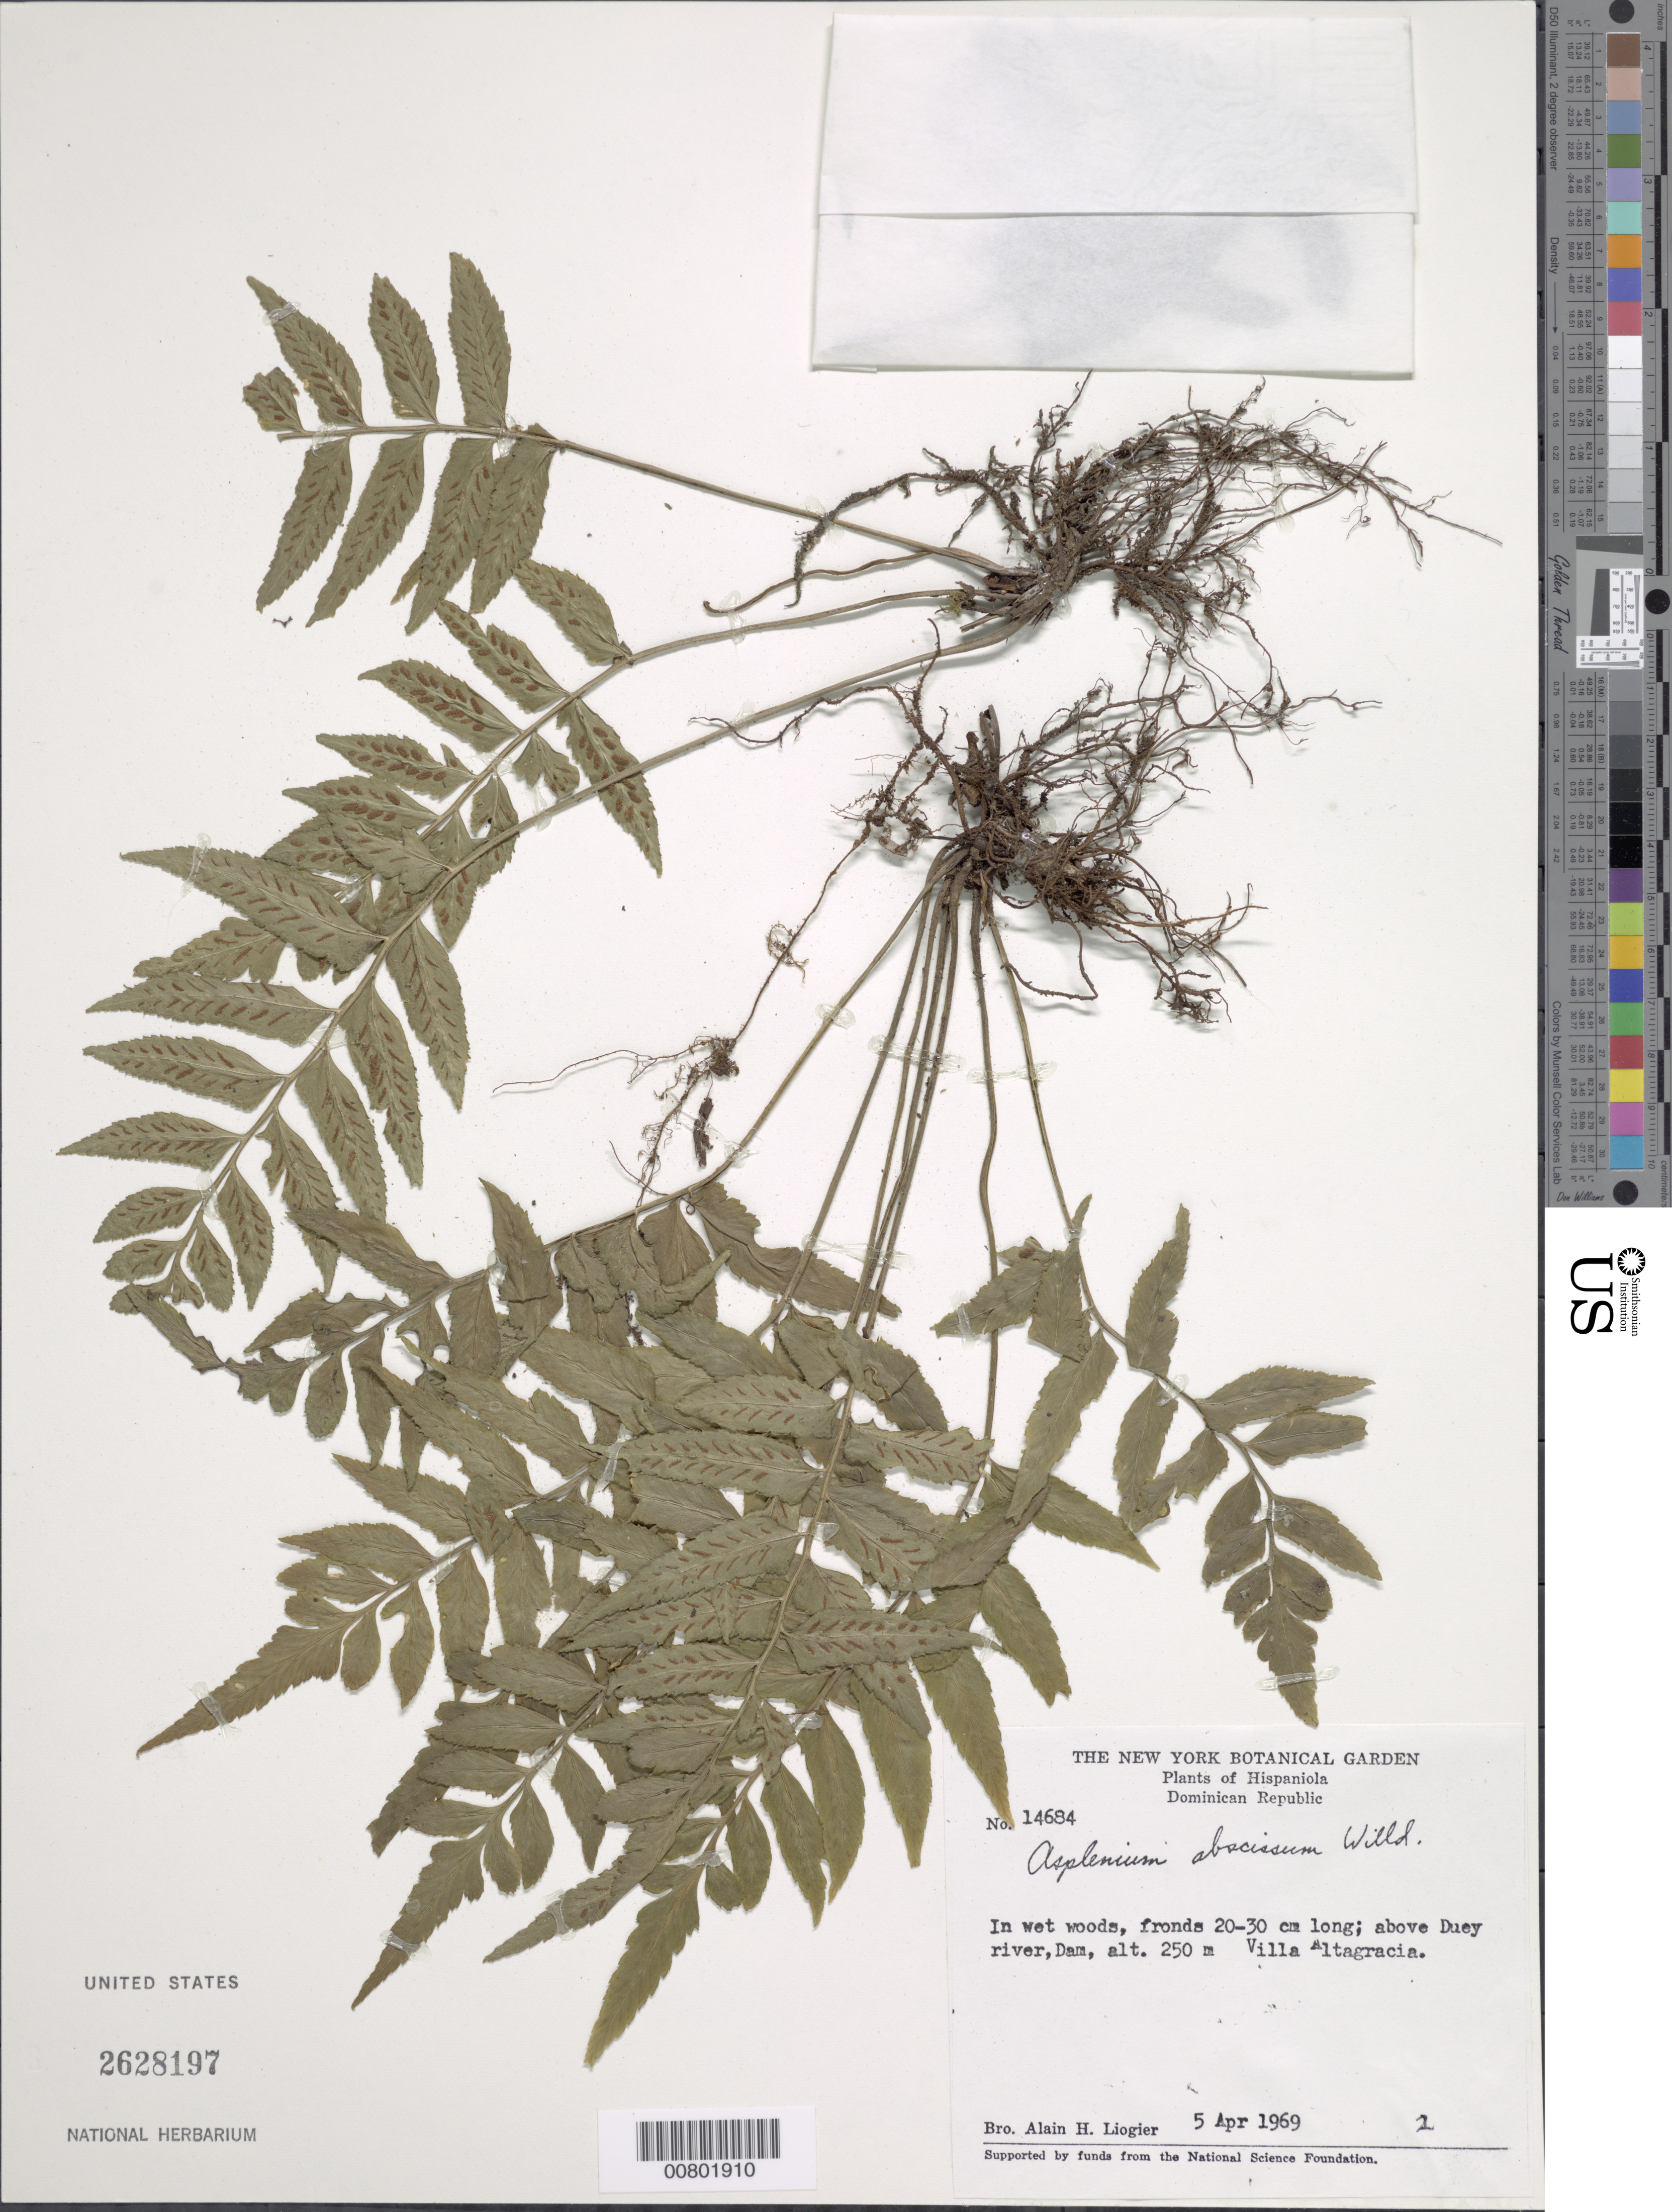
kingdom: Plantae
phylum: Tracheophyta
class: Polypodiopsida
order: Polypodiales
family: Aspleniaceae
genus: Asplenium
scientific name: Asplenium abscissum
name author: Willd.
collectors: A. H. Liogier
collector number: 14684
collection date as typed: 05 Apr 1969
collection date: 1969-04-05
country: Dominican Republic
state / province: Azua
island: Hispaniola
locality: Villa Altagracia, above Duey River Dam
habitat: Wet woods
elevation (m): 250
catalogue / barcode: US 2628197